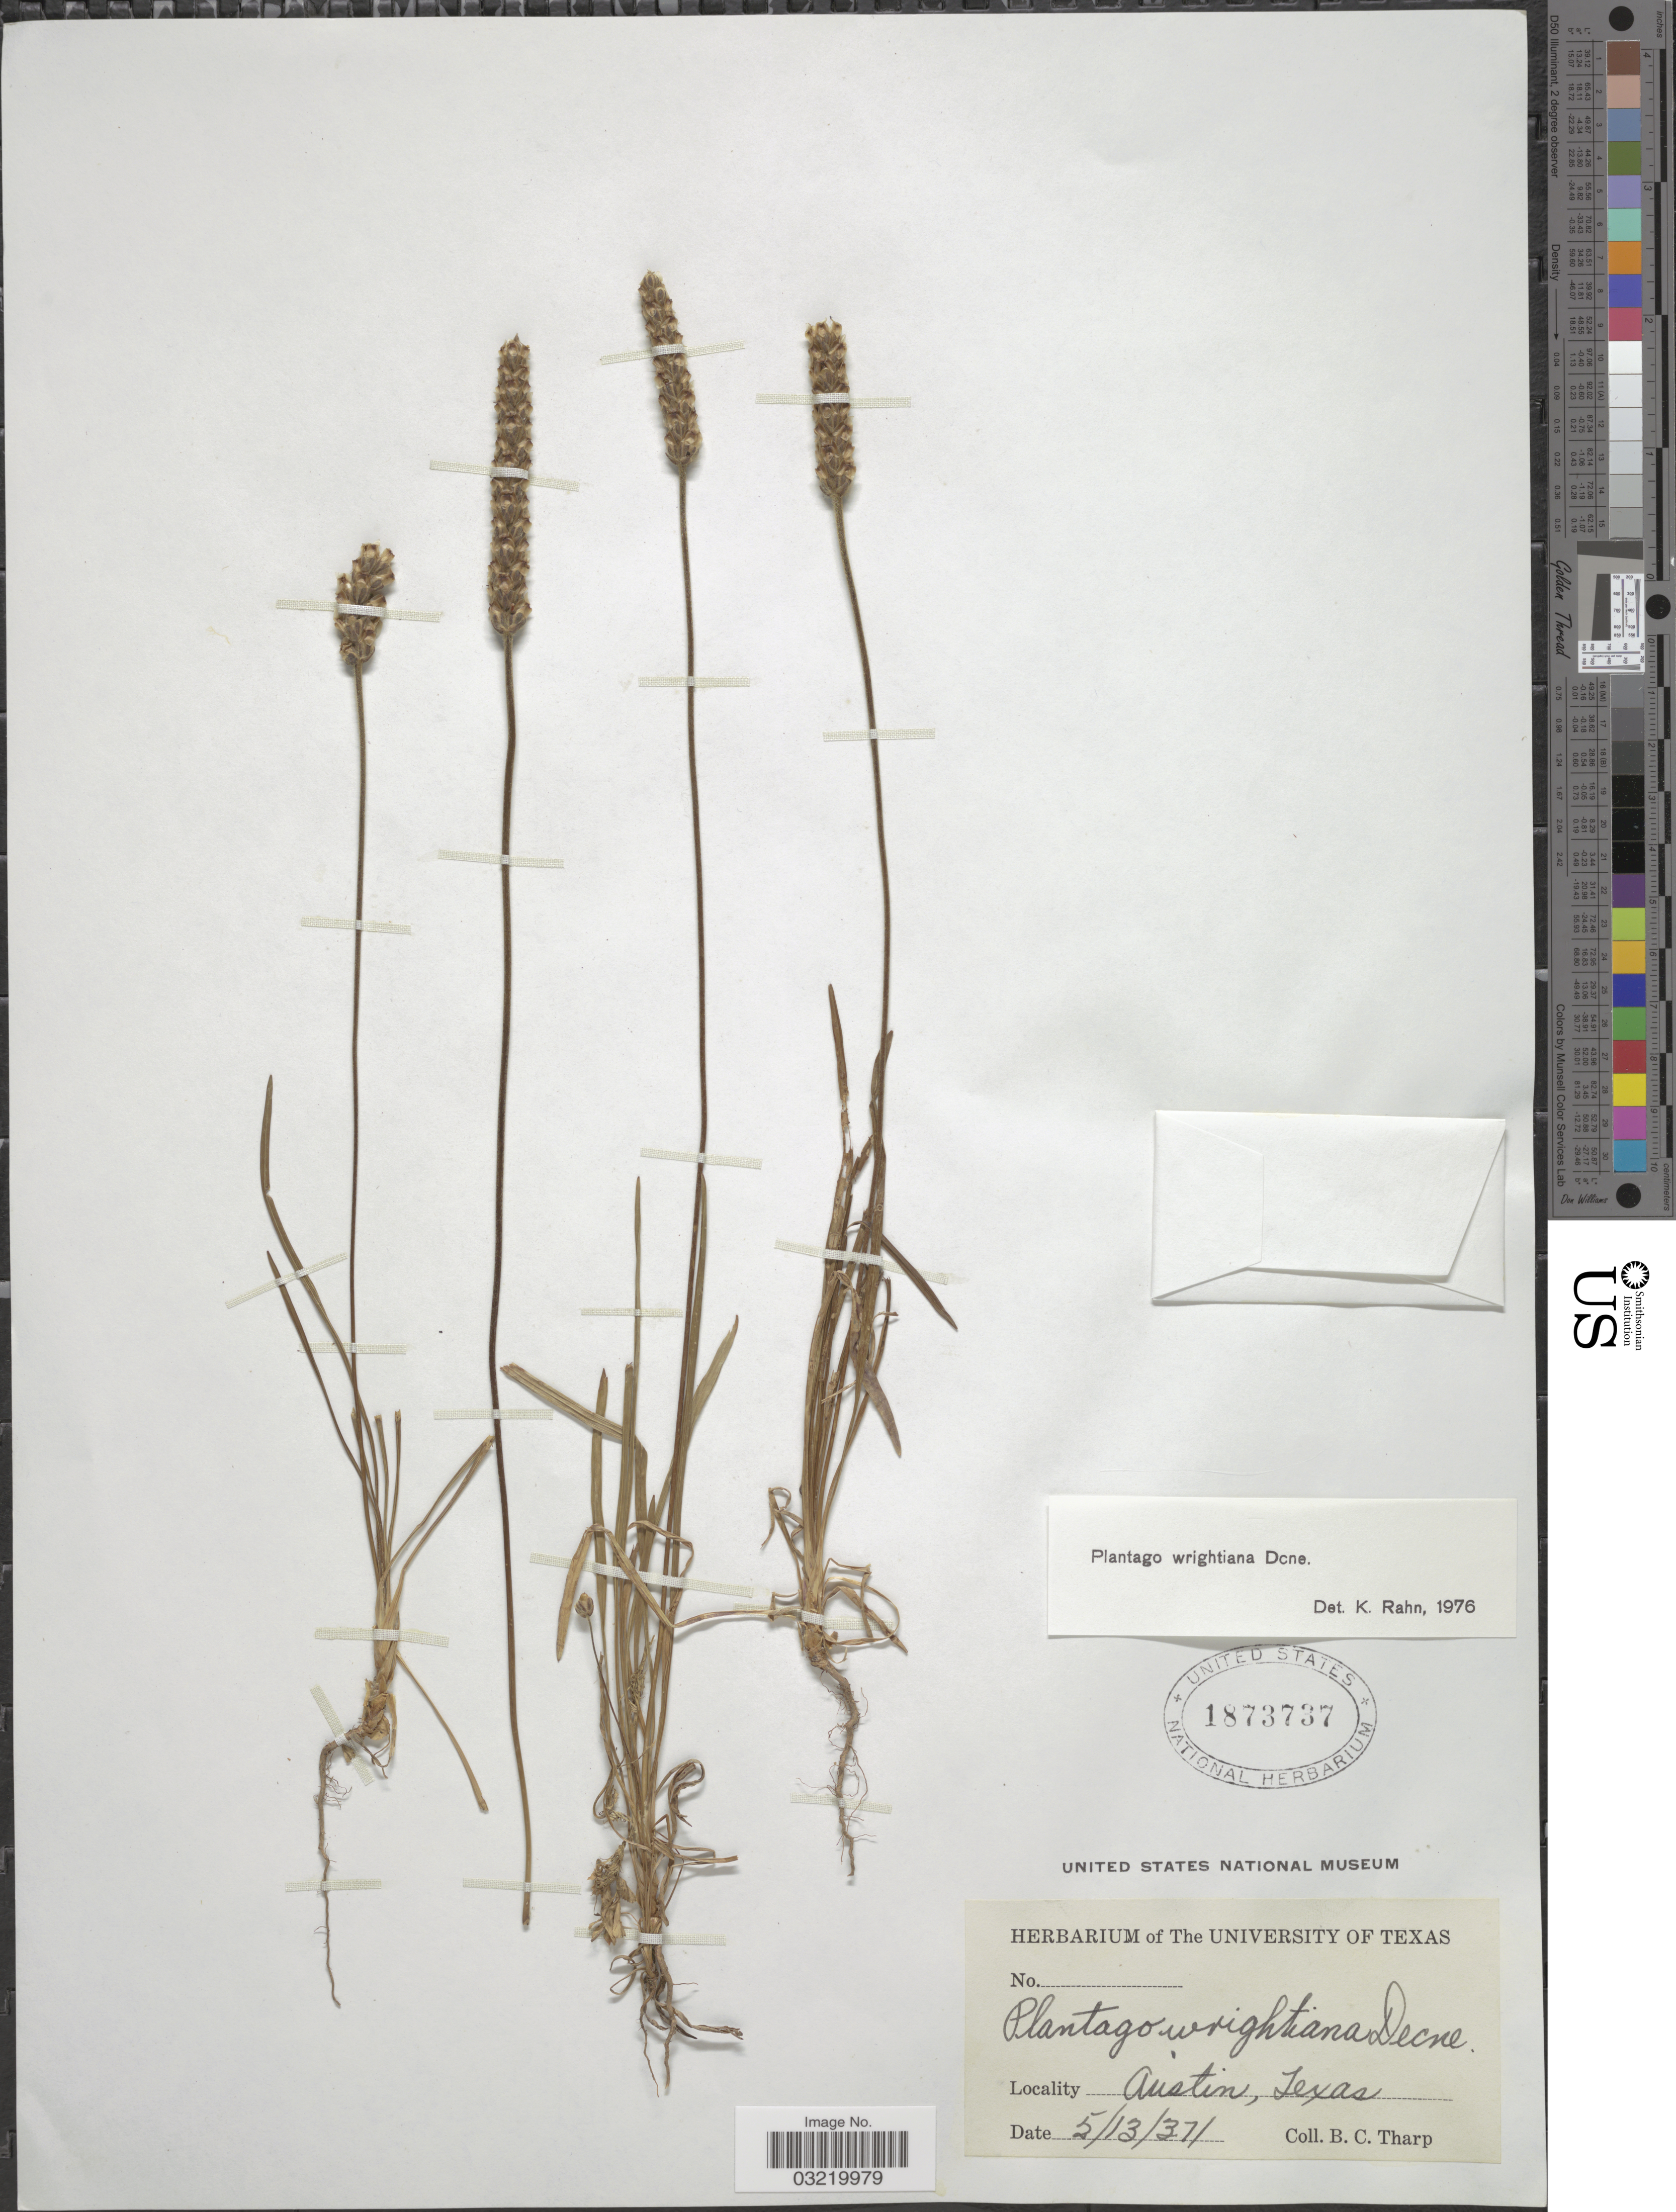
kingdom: Plantae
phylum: Tracheophyta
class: Magnoliopsida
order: Lamiales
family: Plantaginaceae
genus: Plantago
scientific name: Plantago wrightiana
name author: Decne. ex A. DC.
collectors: B. C. Tharp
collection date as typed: Transcribed d/m/y: 13/5/37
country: United States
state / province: Texas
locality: Austin.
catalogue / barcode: US 1873737